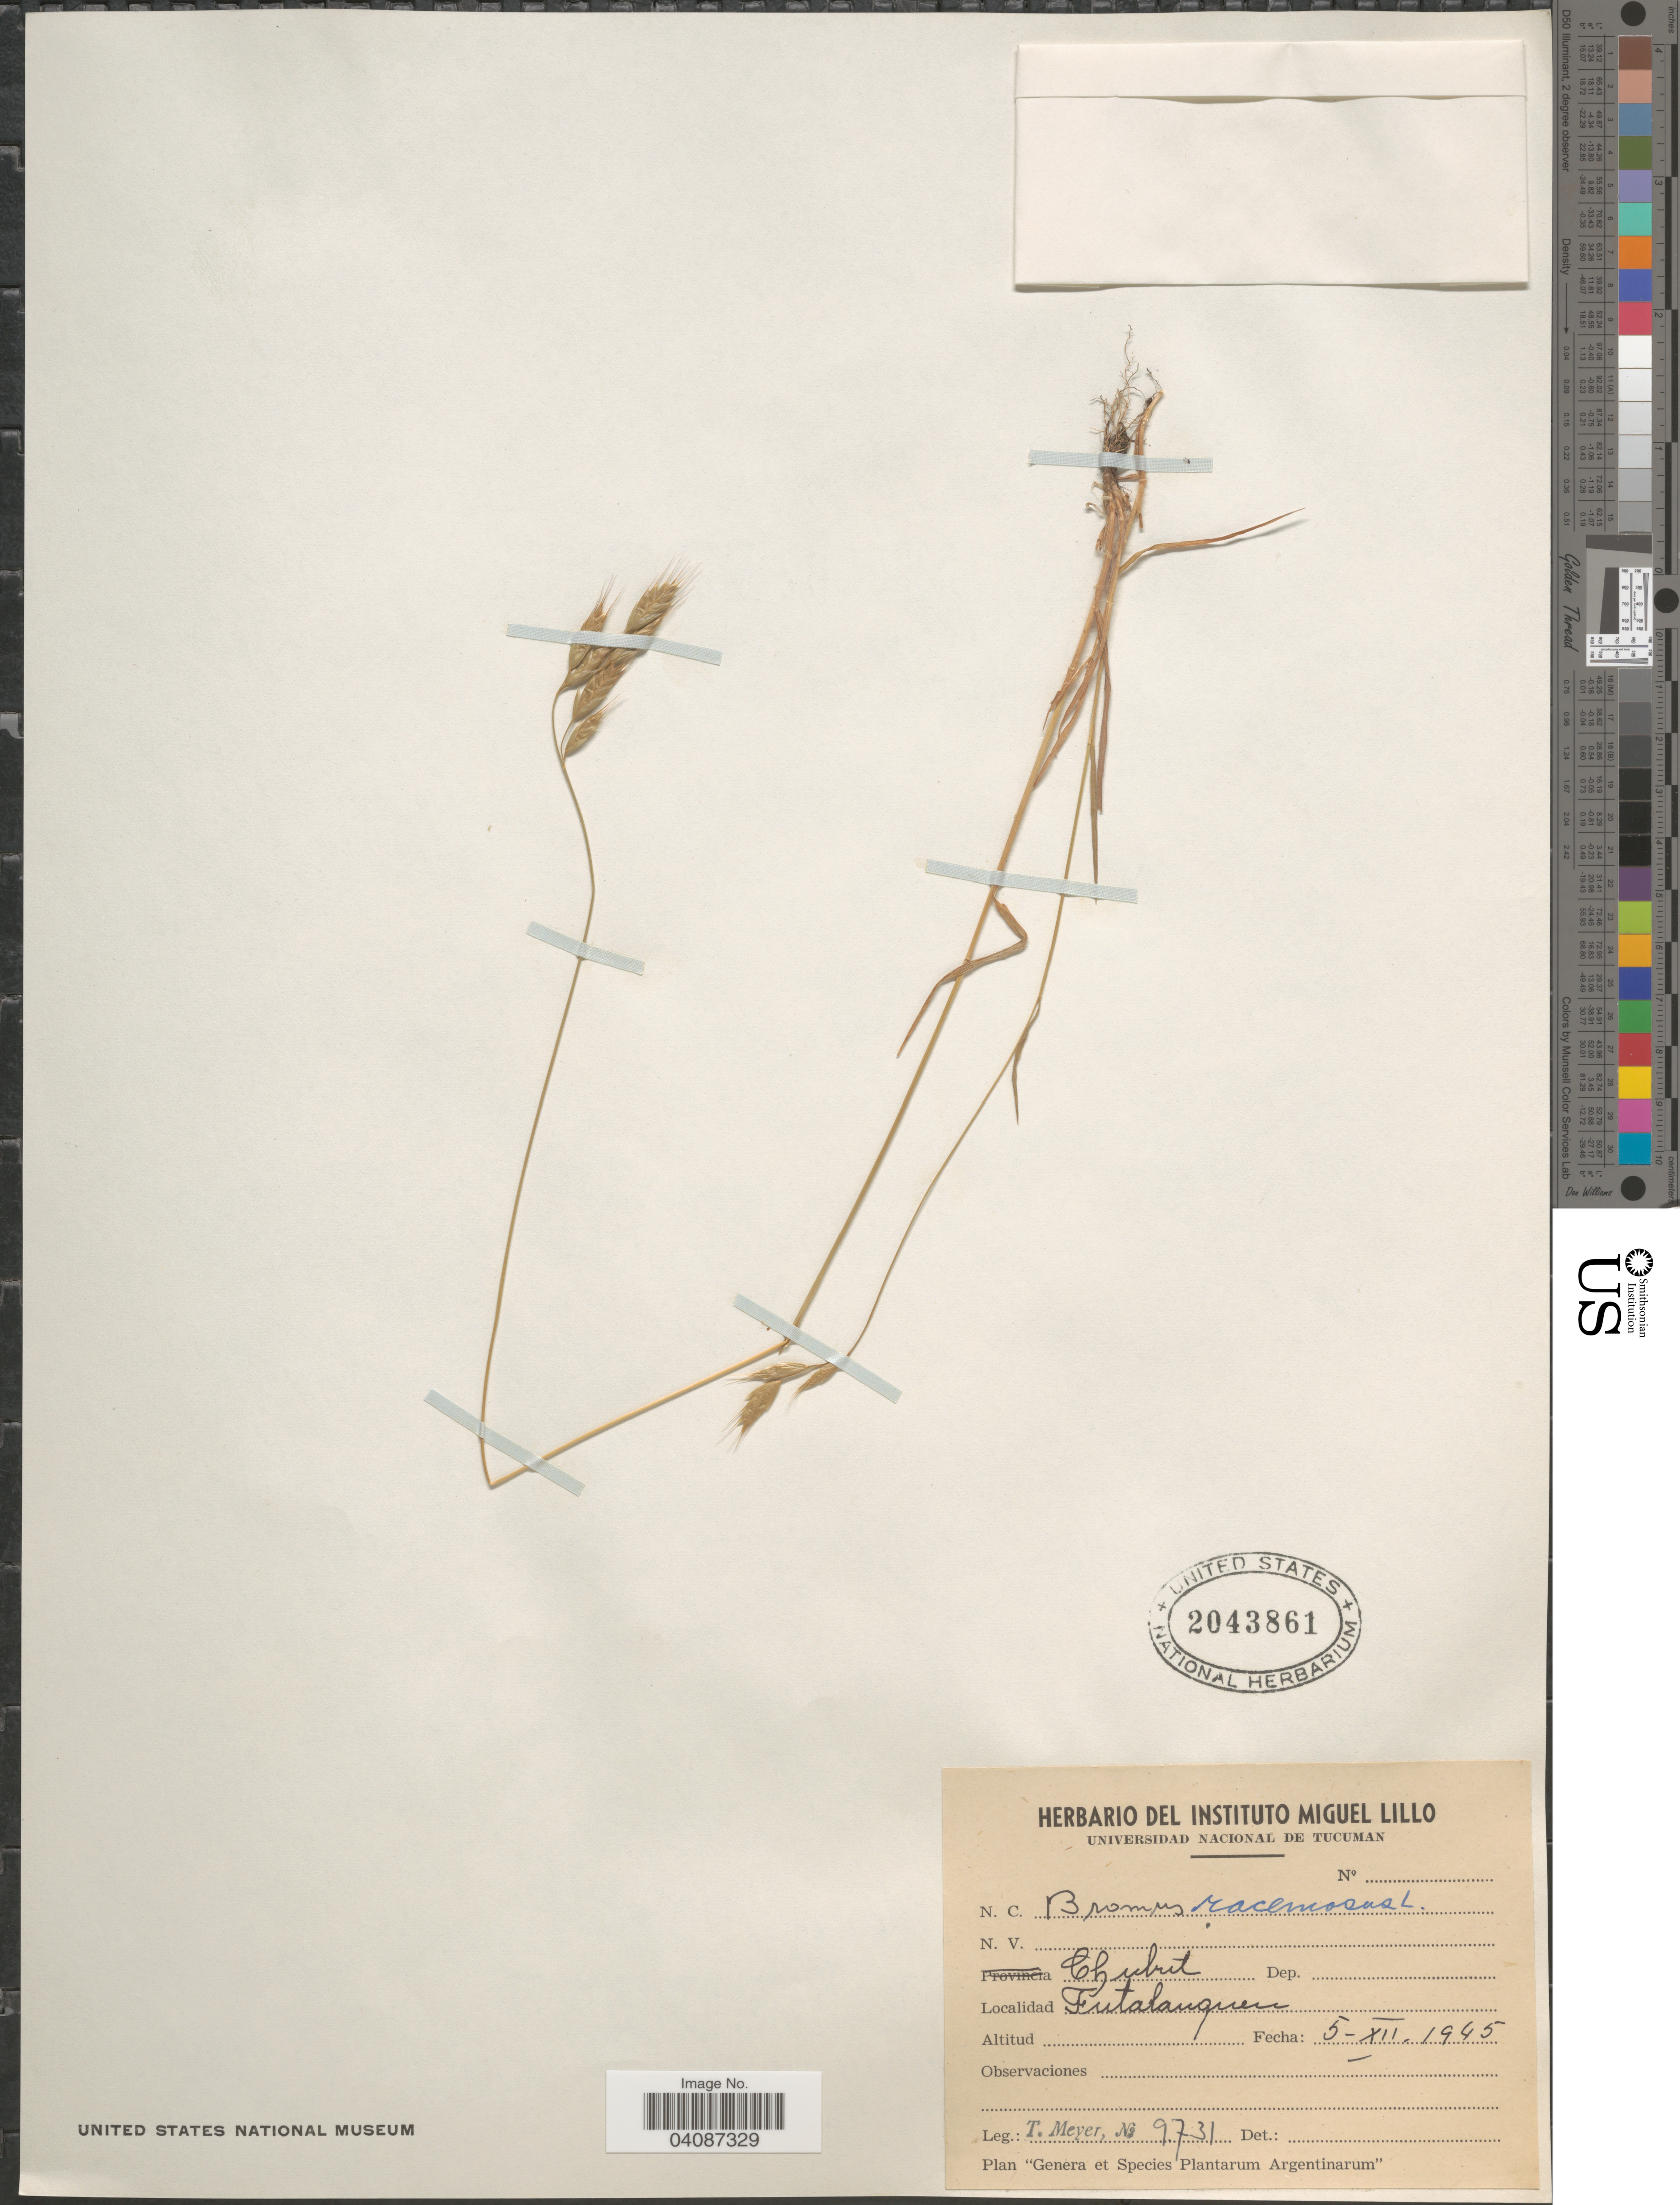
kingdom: Plantae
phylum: Tracheophyta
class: Liliopsida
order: Poales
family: Poaceae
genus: Bromus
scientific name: Bromus racemosus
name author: L.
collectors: T. Meyer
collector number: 9731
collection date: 1945-12-05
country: Argentina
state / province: Chubut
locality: Futalauquen.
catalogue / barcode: US 2043861